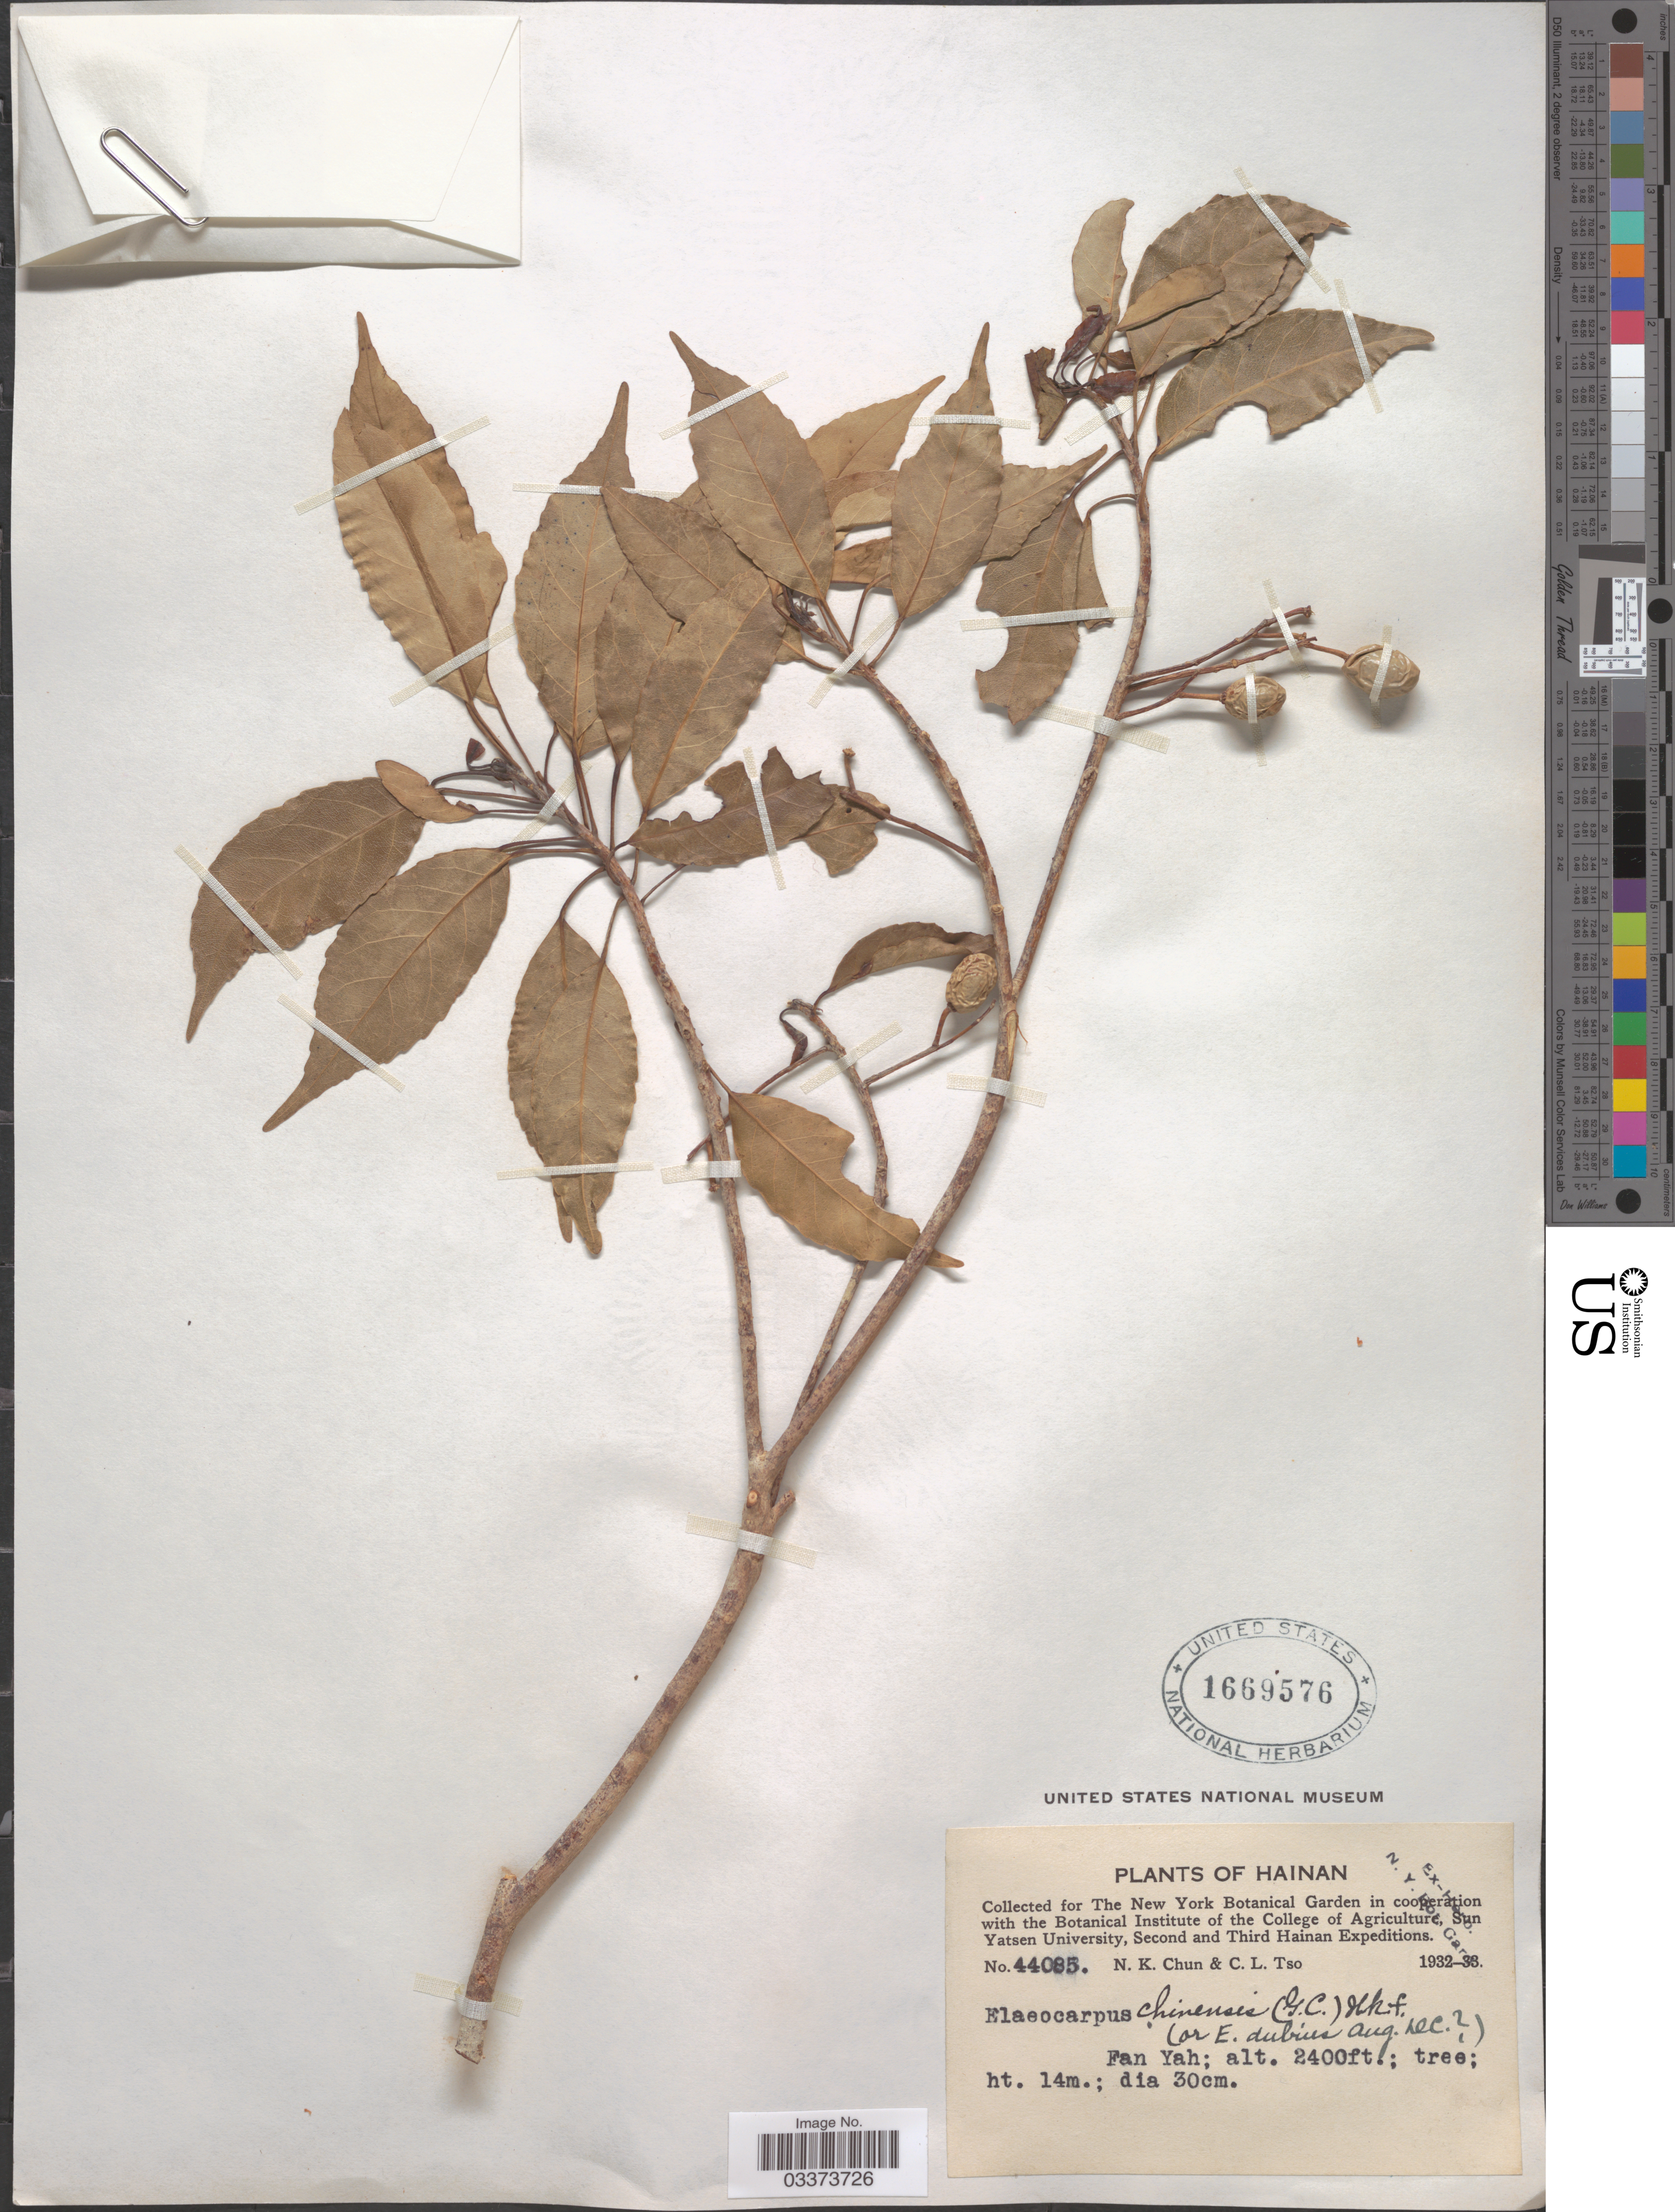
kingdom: Plantae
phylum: Tracheophyta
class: Magnoliopsida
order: Oxalidales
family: Elaeocarpaceae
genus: Elaeocarpus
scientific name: Elaeocarpus chinensis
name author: (A. Gray & Ch) Hook. f.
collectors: N. K. Chun & C. Tso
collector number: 44085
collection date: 1932/1933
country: China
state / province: Hainan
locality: Fan Yah.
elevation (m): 732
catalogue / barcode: US 1669576